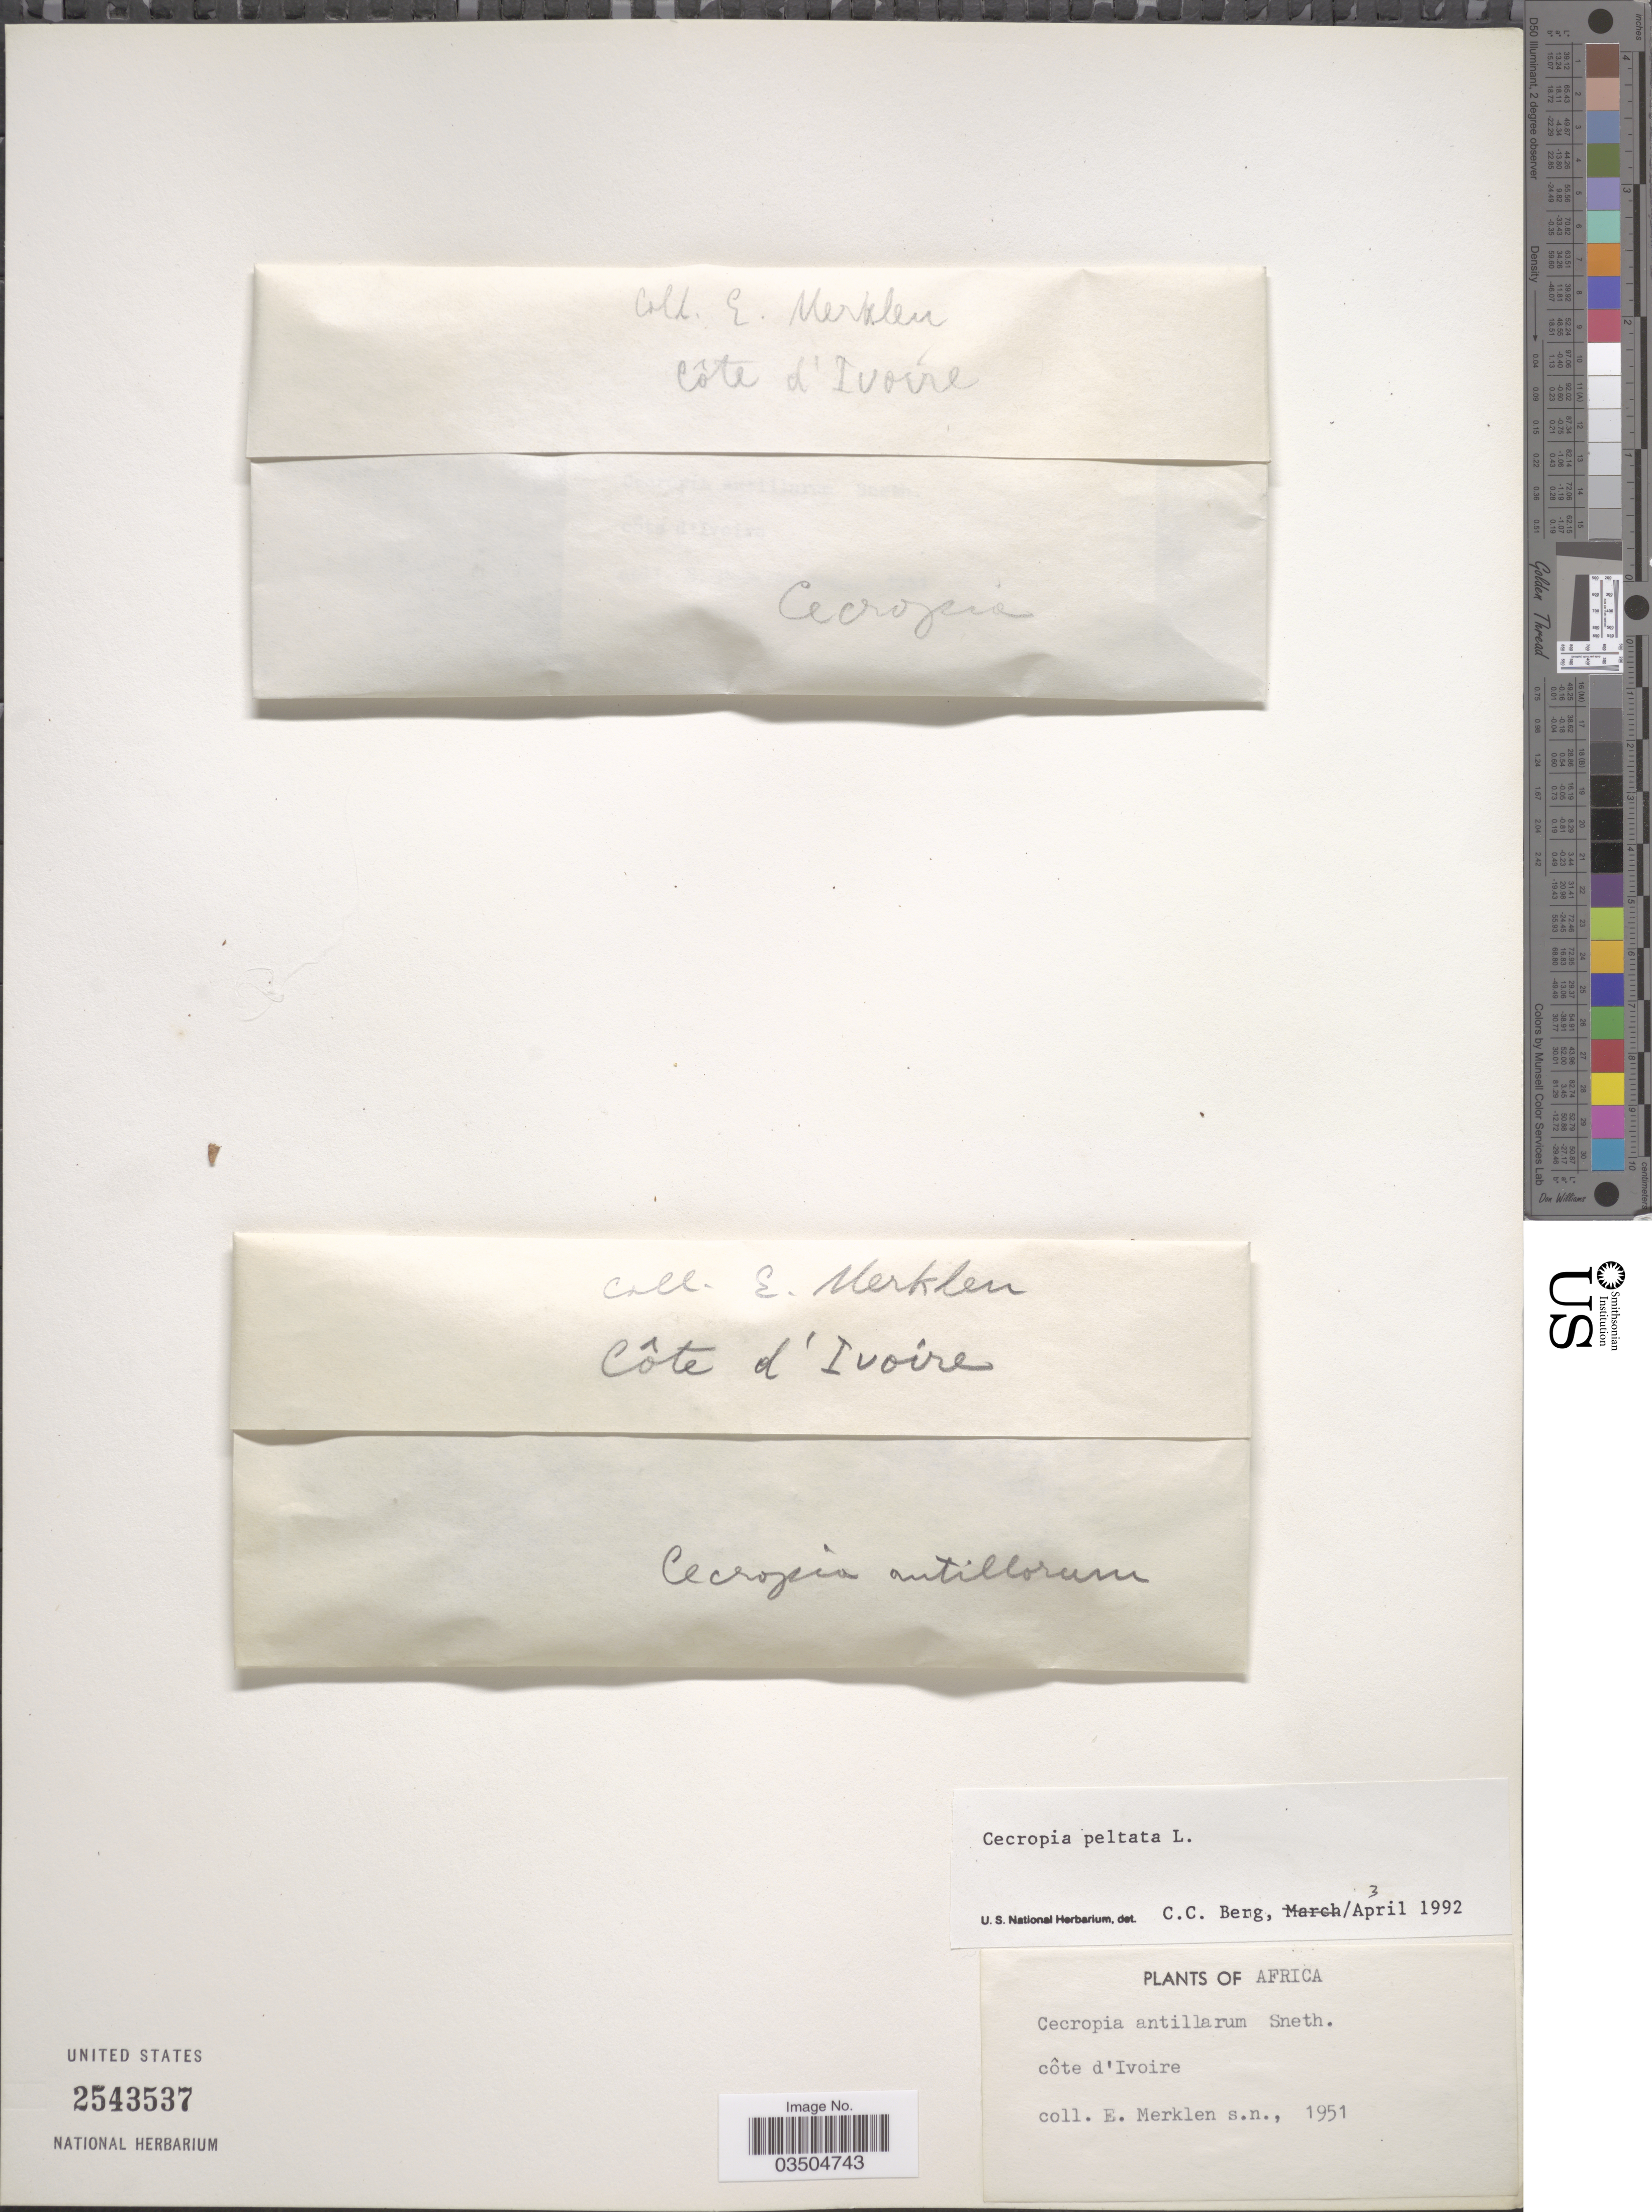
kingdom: Plantae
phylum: Tracheophyta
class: Magnoliopsida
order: Rosales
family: Urticaceae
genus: Cecropia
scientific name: Cecropia peltata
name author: L.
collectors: E. Merklen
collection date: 1951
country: Ivory Coast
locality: Africa. Côte d' Ivoire.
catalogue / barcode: US 2543537